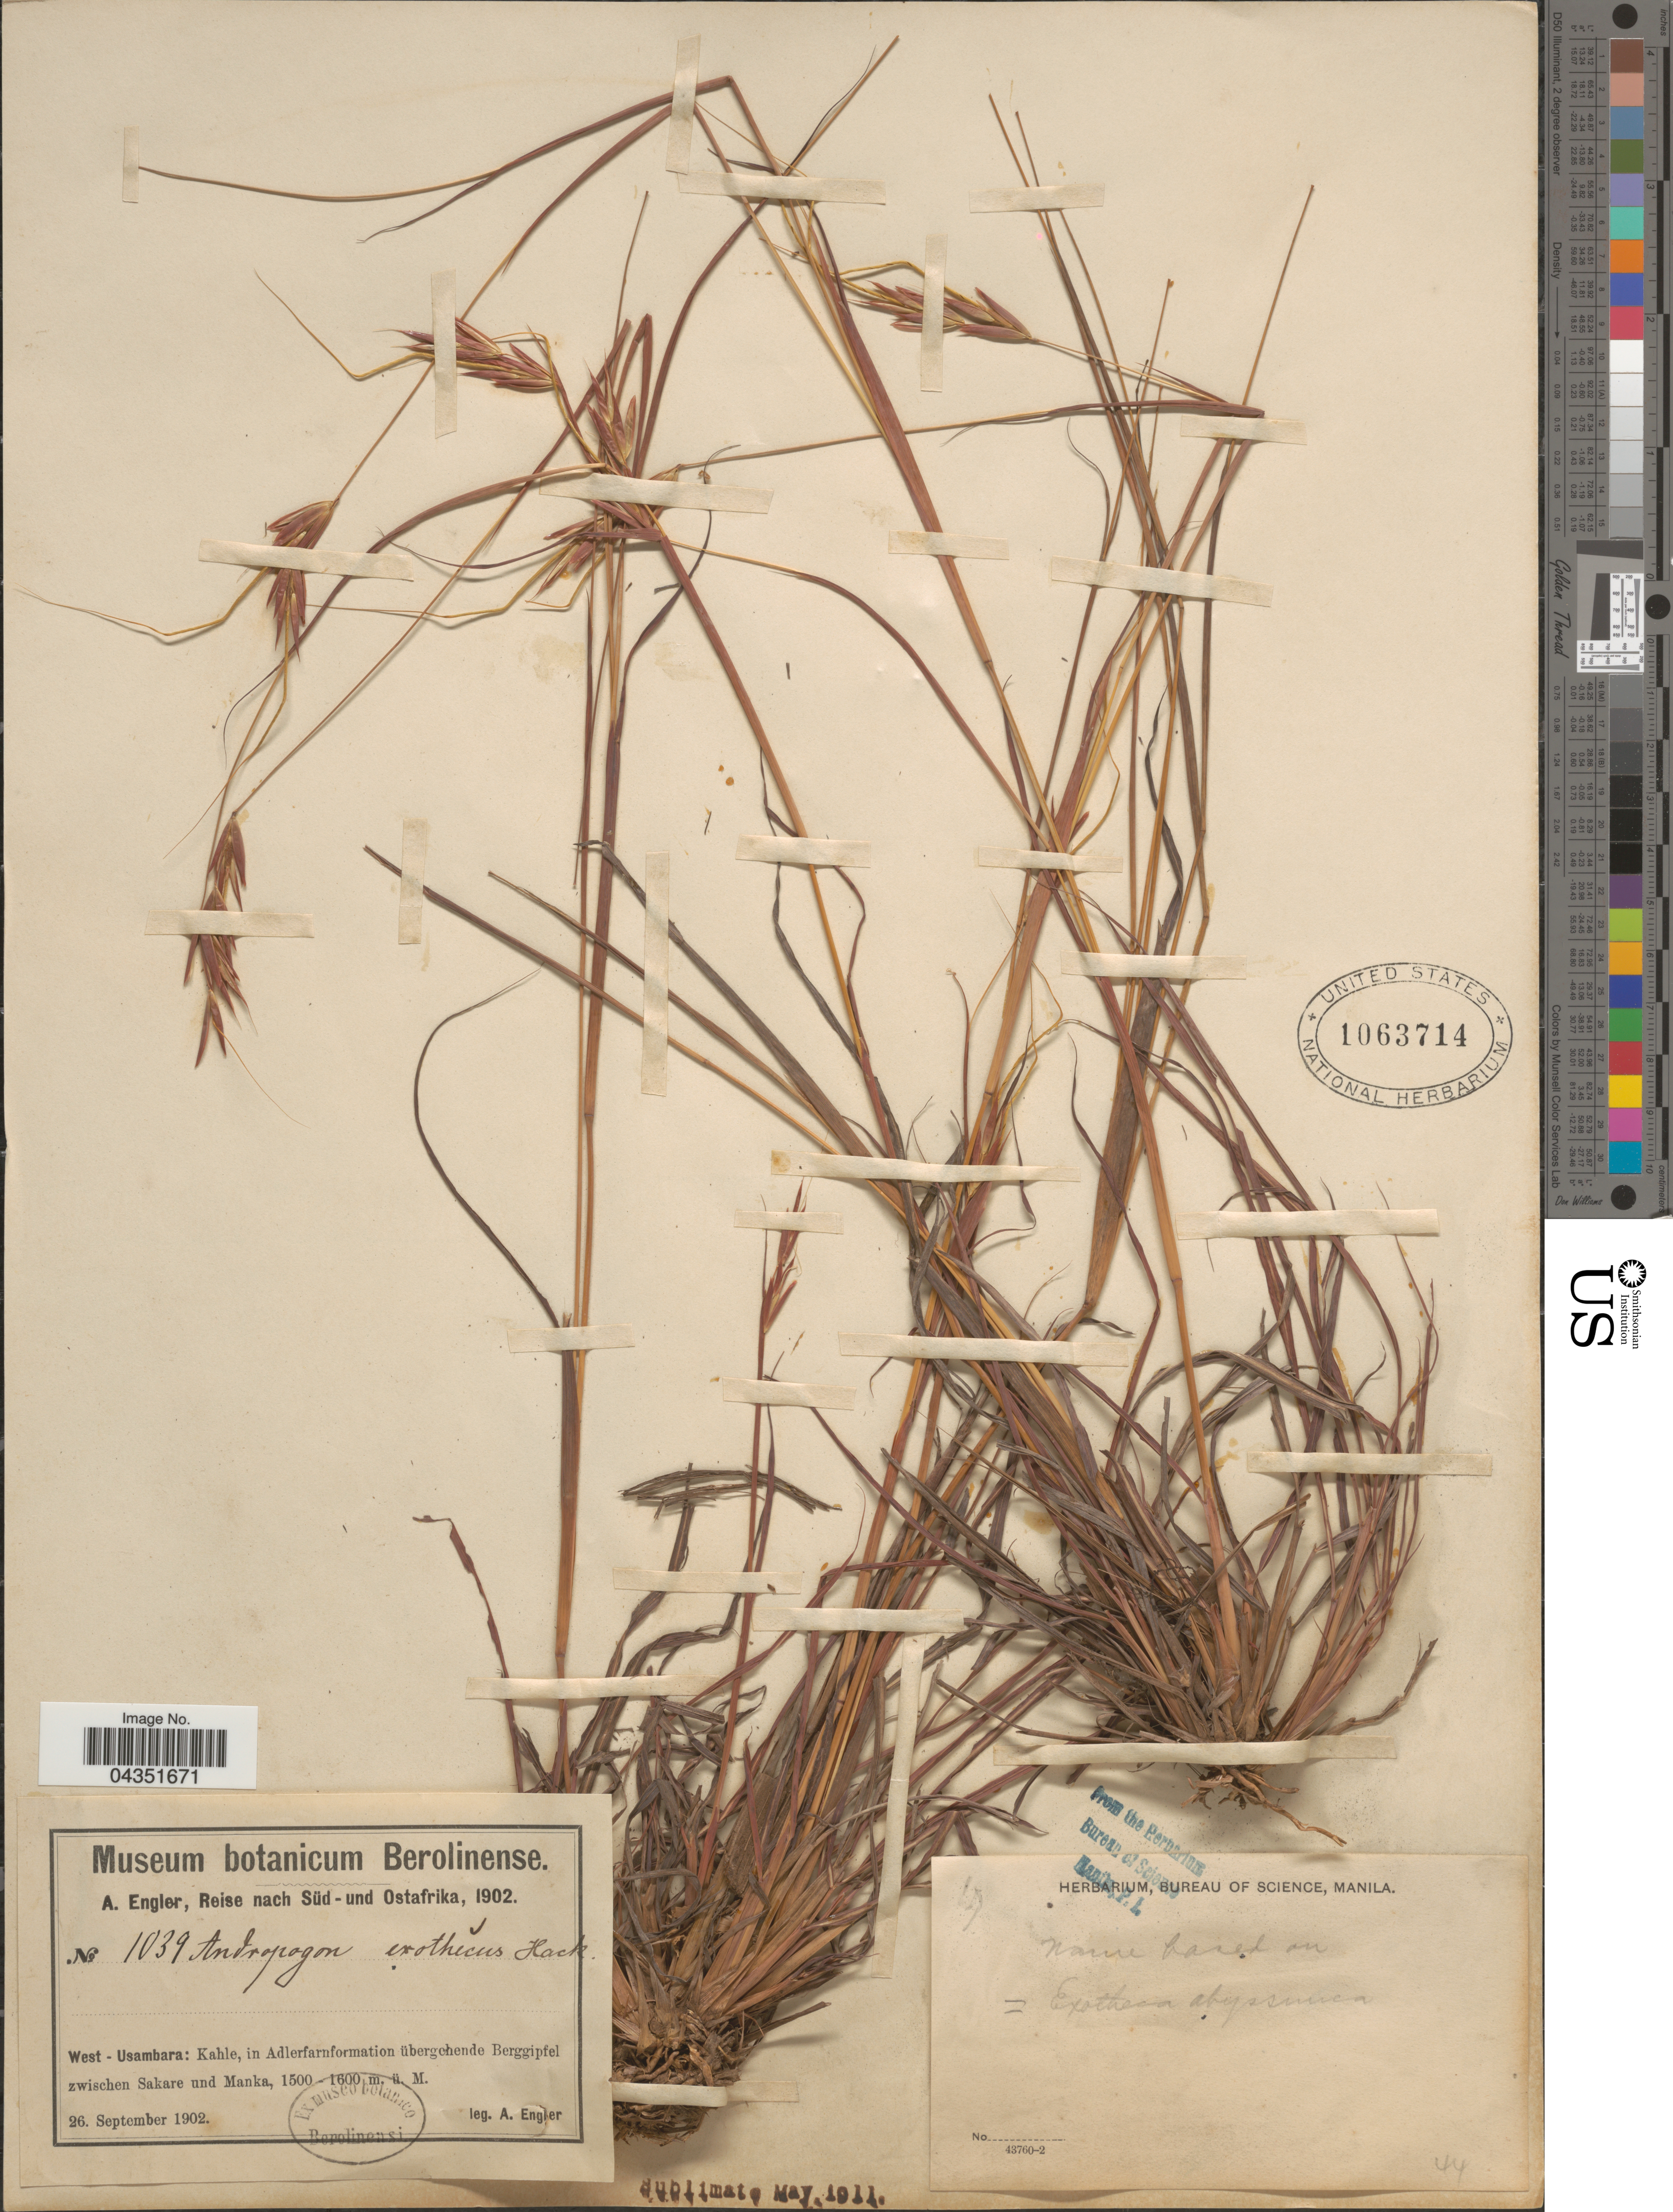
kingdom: Plantae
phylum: Tracheophyta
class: Liliopsida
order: Poales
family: Poaceae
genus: Exotheca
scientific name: Exotheca abyssinica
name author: (Hochst. ex A. Rich.) Andersson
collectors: A. Engler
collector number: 1039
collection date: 1902-09-26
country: Tanzania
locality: Resie nach Süd- und Ostafrika, 1902. West-Usambara: Kahle, in Adlerfarnformation übergehende Berggripfel zwischen Sakare und Manka.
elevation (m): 1500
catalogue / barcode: US 1063714